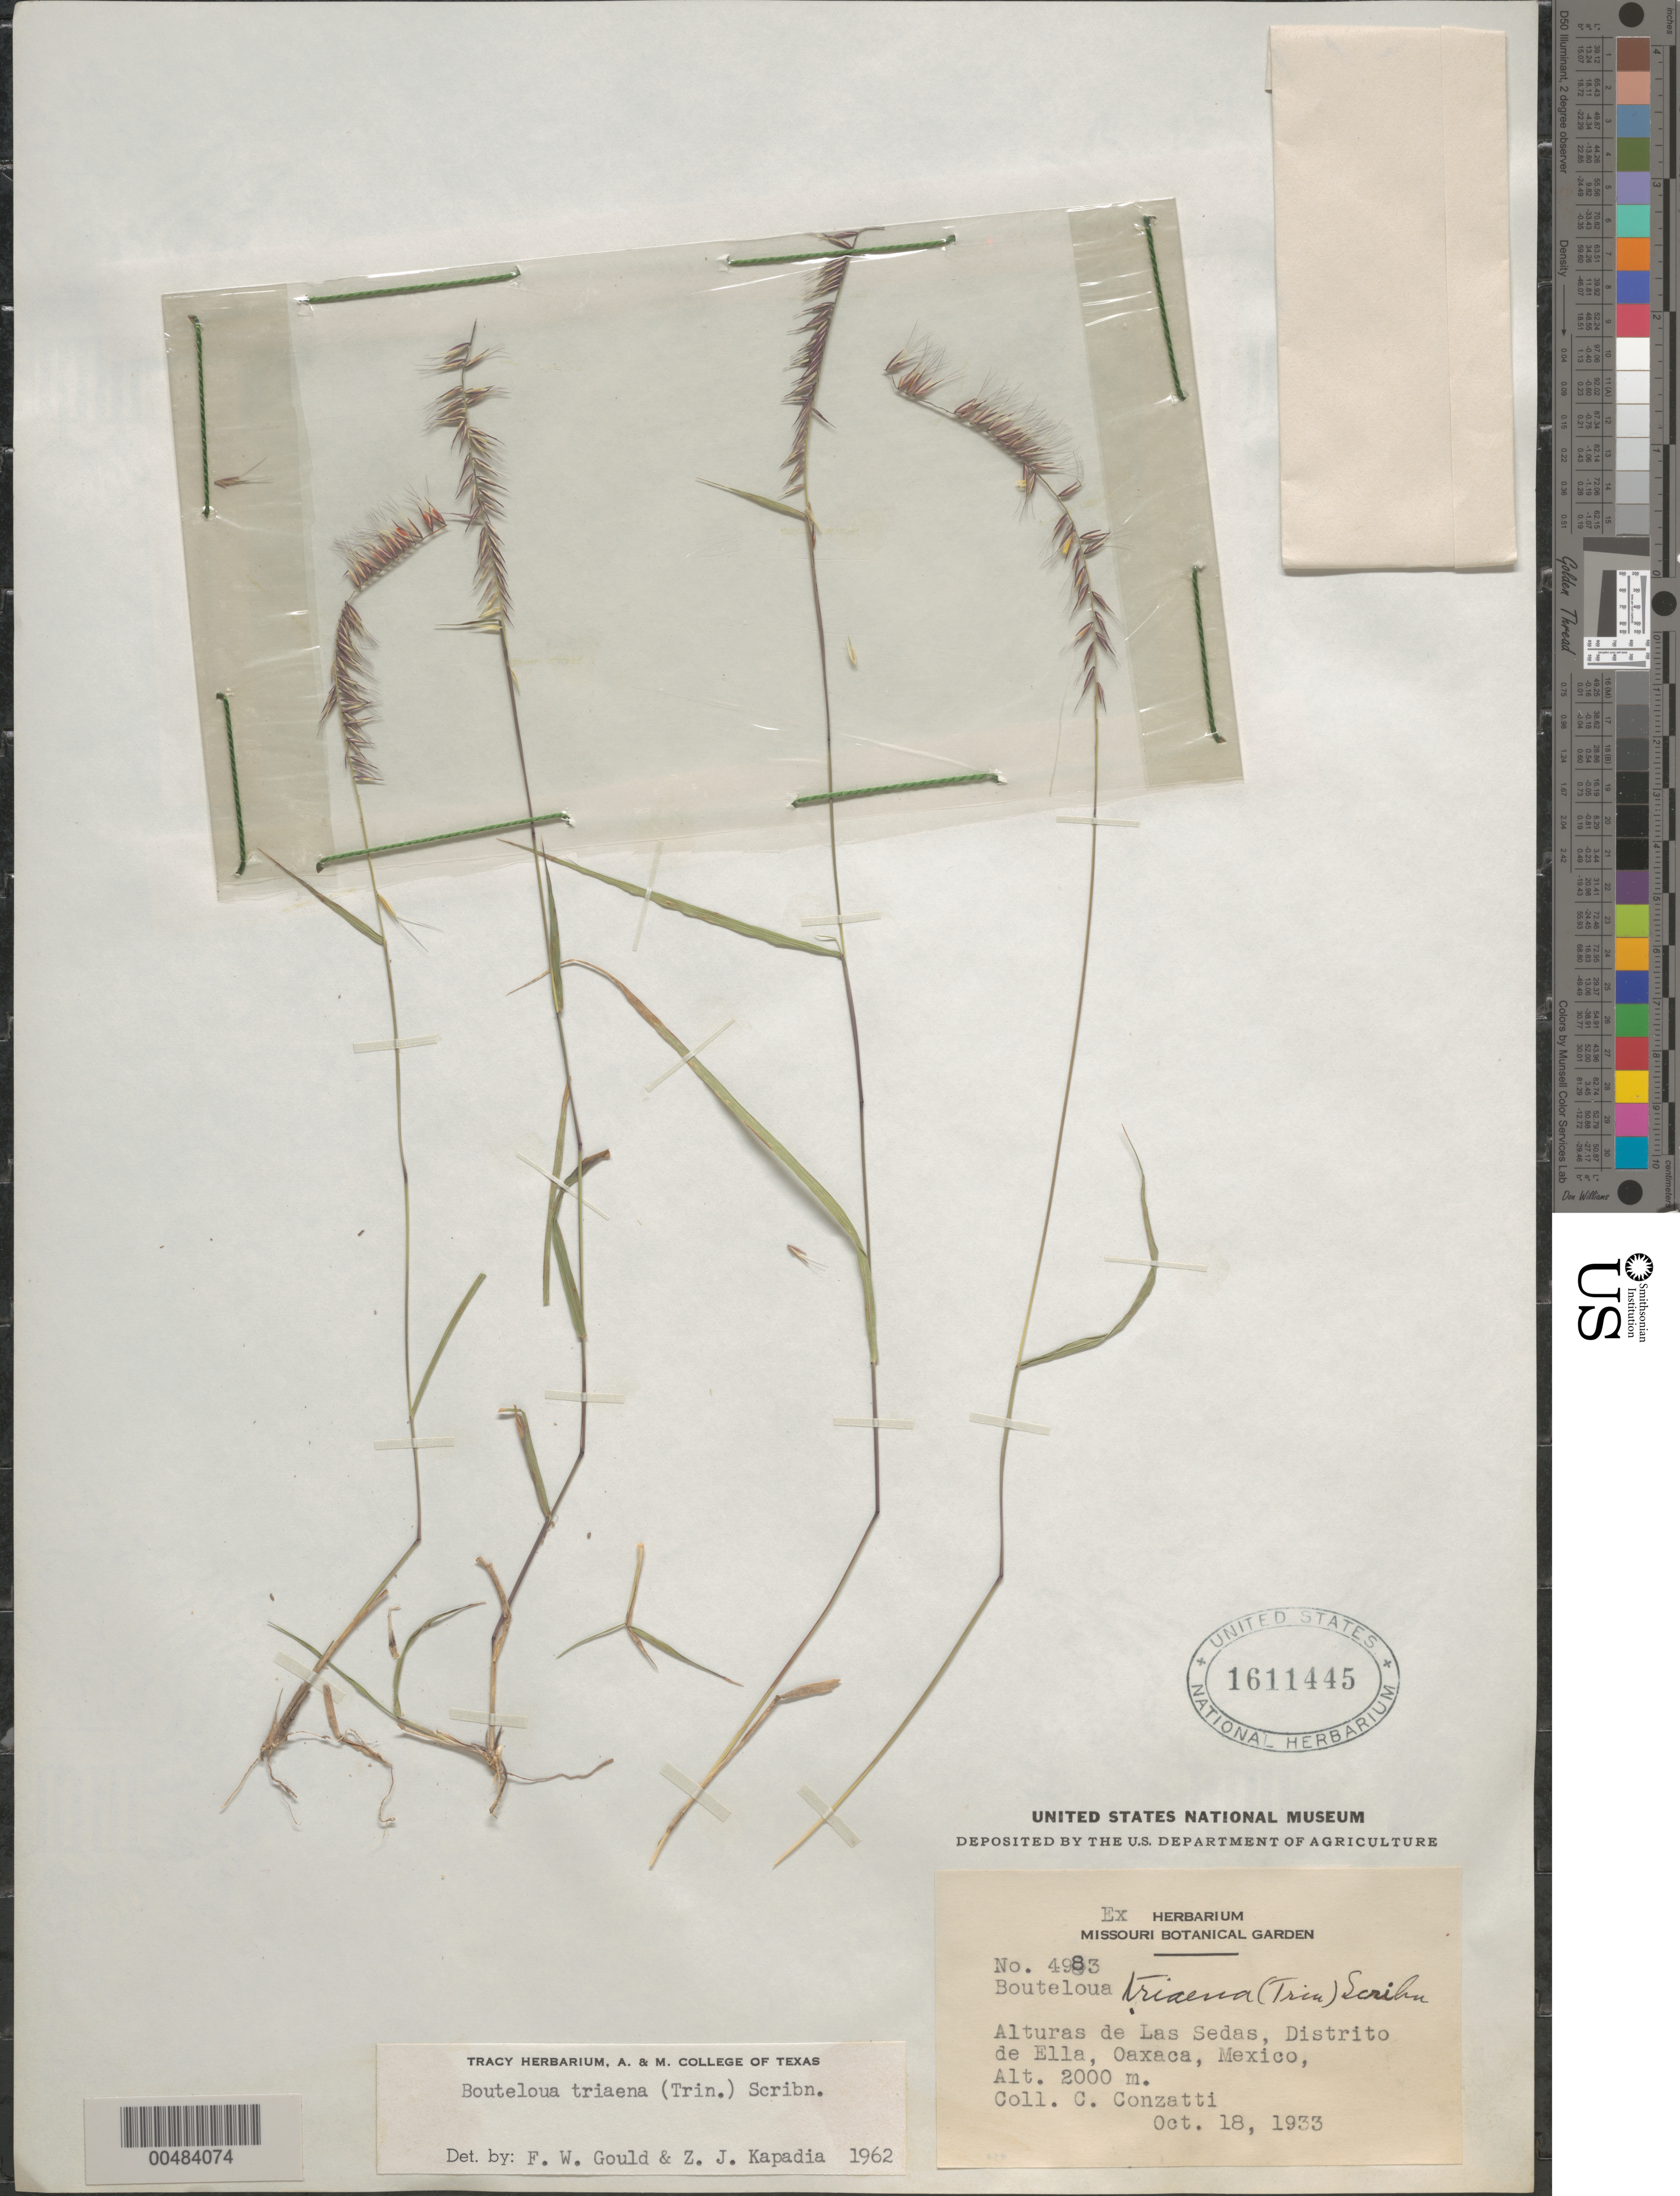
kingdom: Plantae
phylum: Tracheophyta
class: Liliopsida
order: Poales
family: Poaceae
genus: Bouteloua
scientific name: Bouteloua triaena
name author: (Trin. ex Spreng.) Scribn.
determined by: Gould, F. W.; Kapadia, Zarir J.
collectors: C. Conzatti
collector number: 4983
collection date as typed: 18 Oct 1933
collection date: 1933-10-18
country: Mexico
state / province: Oaxaca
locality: Alturas de Las Sedas, Distrito de Ella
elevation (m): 2000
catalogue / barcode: US 1611445